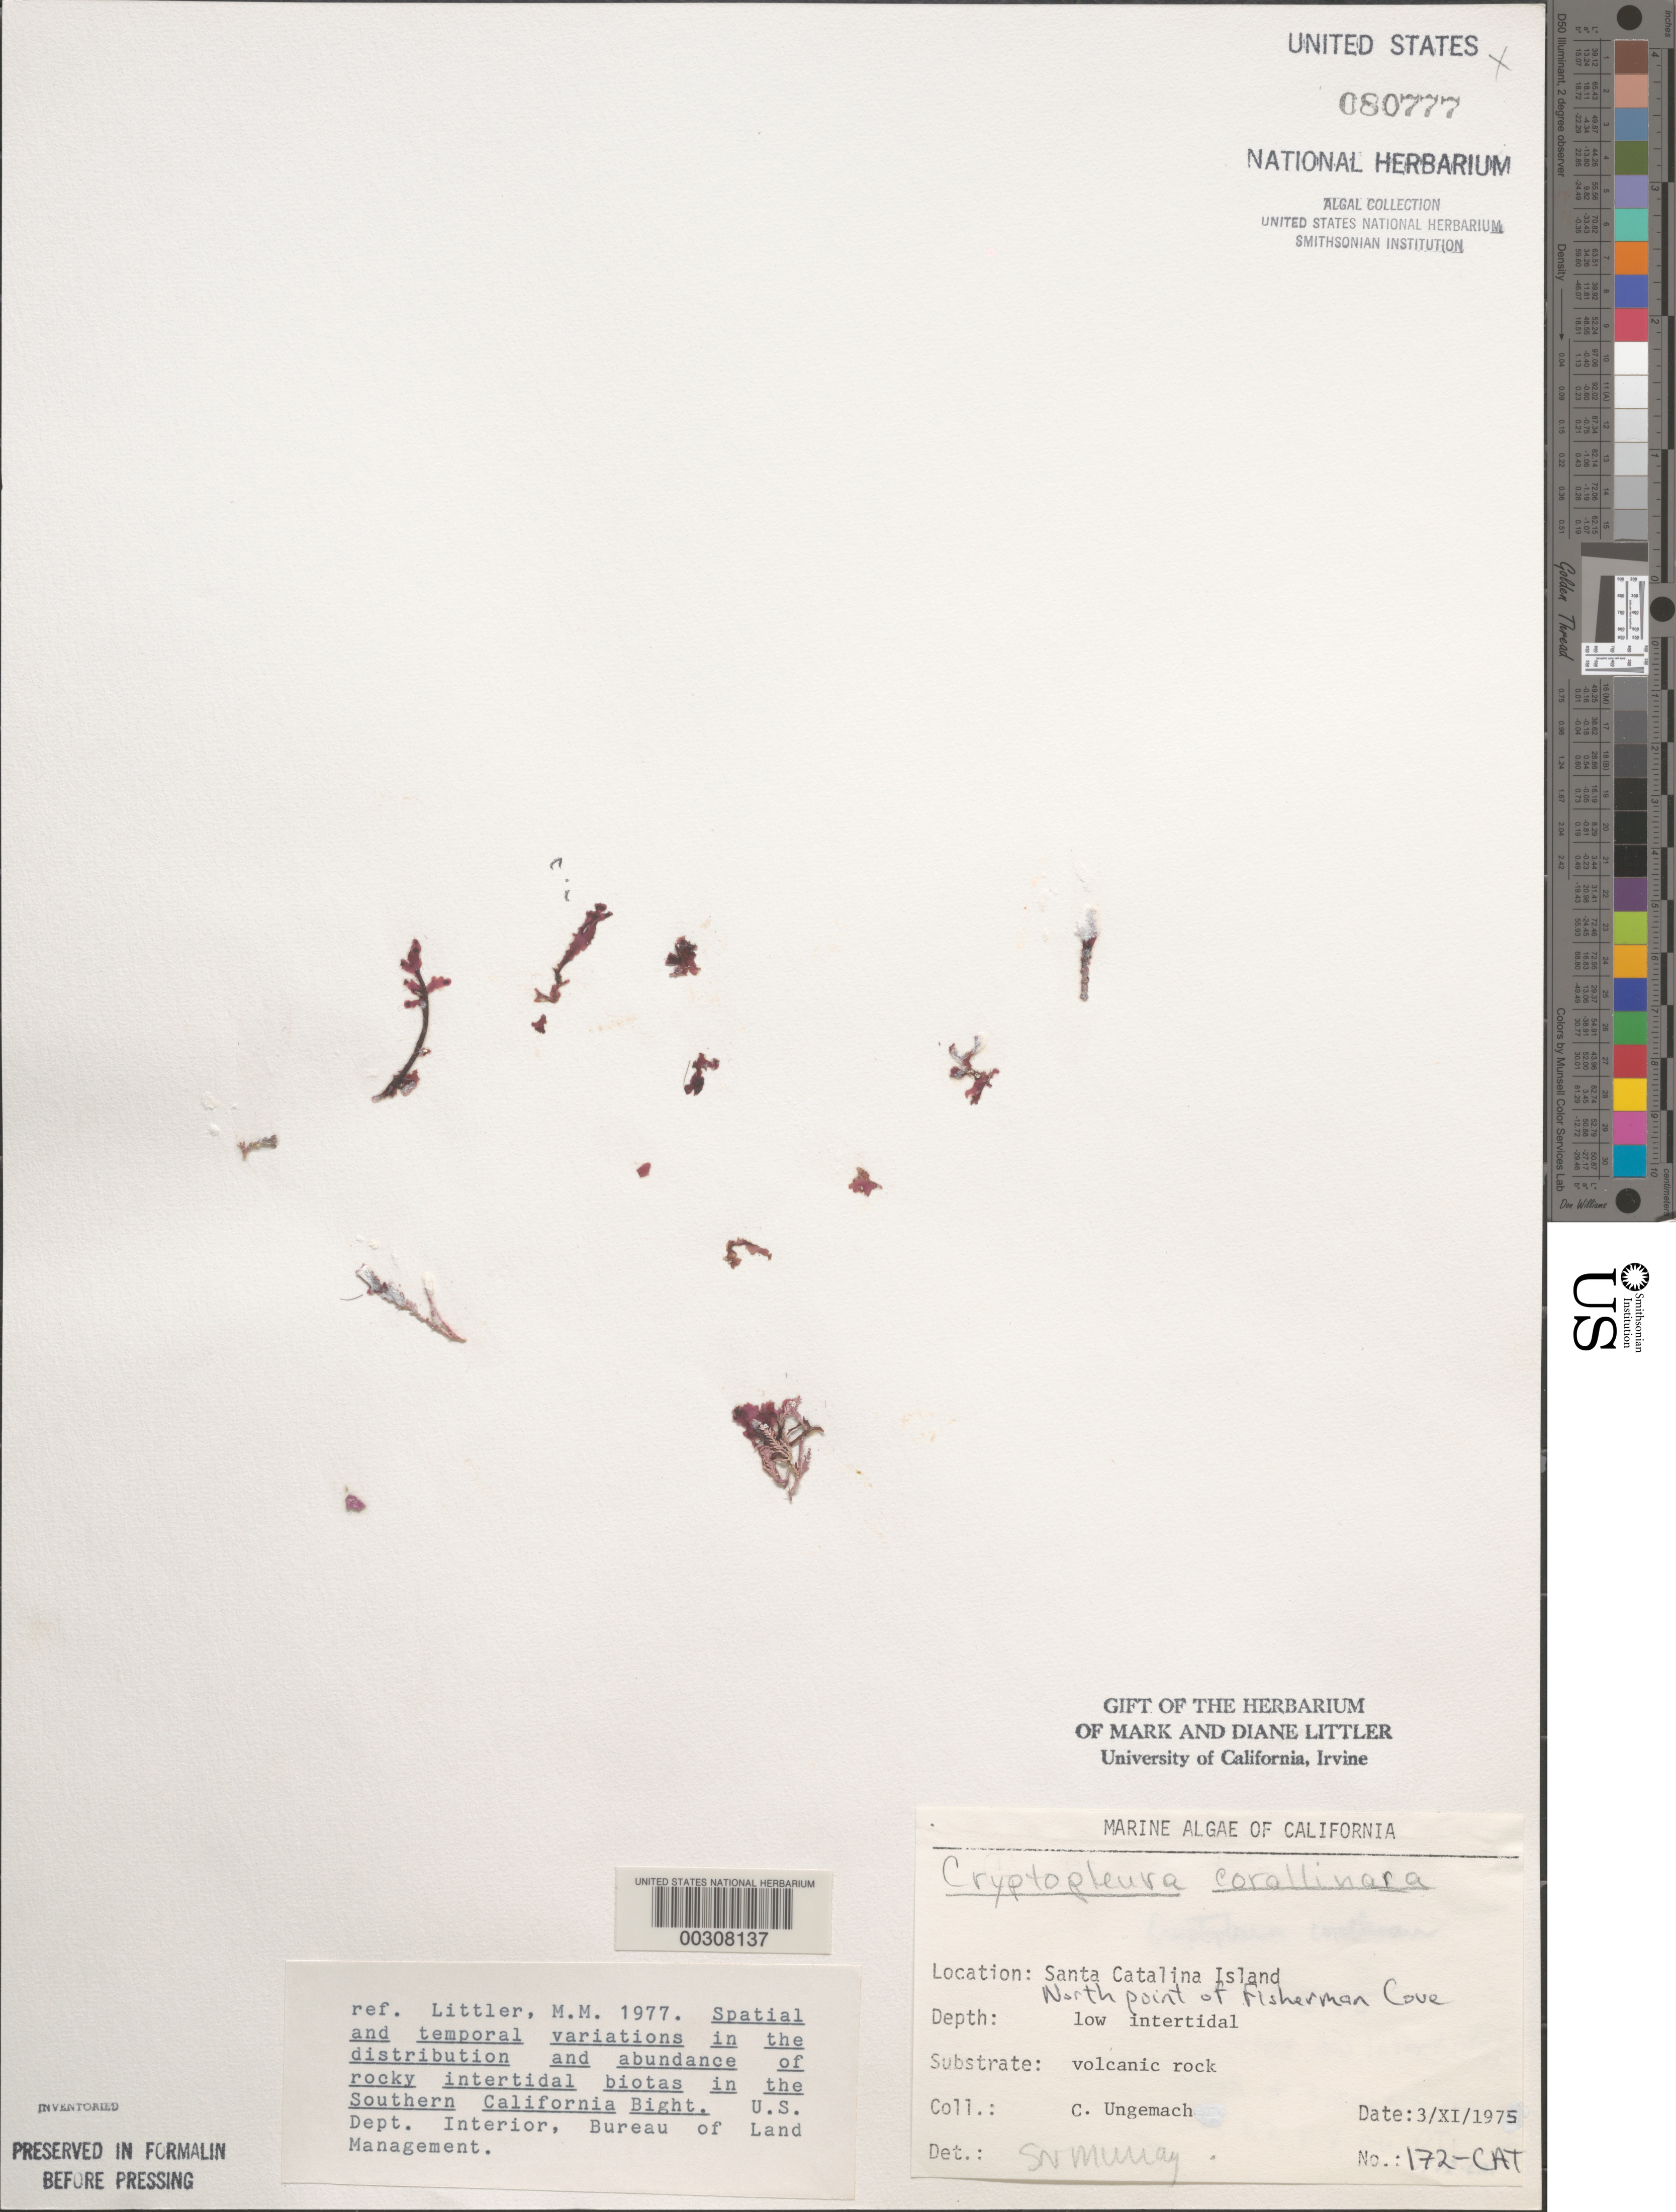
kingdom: Plantae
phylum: Rhodophyta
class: Florideophyceae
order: Ceramiales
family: Delesseriaceae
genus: Cryptopleura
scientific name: Cryptopleura corallinara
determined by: Murray, S. N.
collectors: C. Ungemach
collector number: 172-cat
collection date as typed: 03 Nov 1975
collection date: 1975-11-03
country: United States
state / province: California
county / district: Los Angeles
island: Santa Catalina Island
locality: Fishermen Cove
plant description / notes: BLM-SOCALBIGHT Rocky Intertidal Survey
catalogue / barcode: US 80777